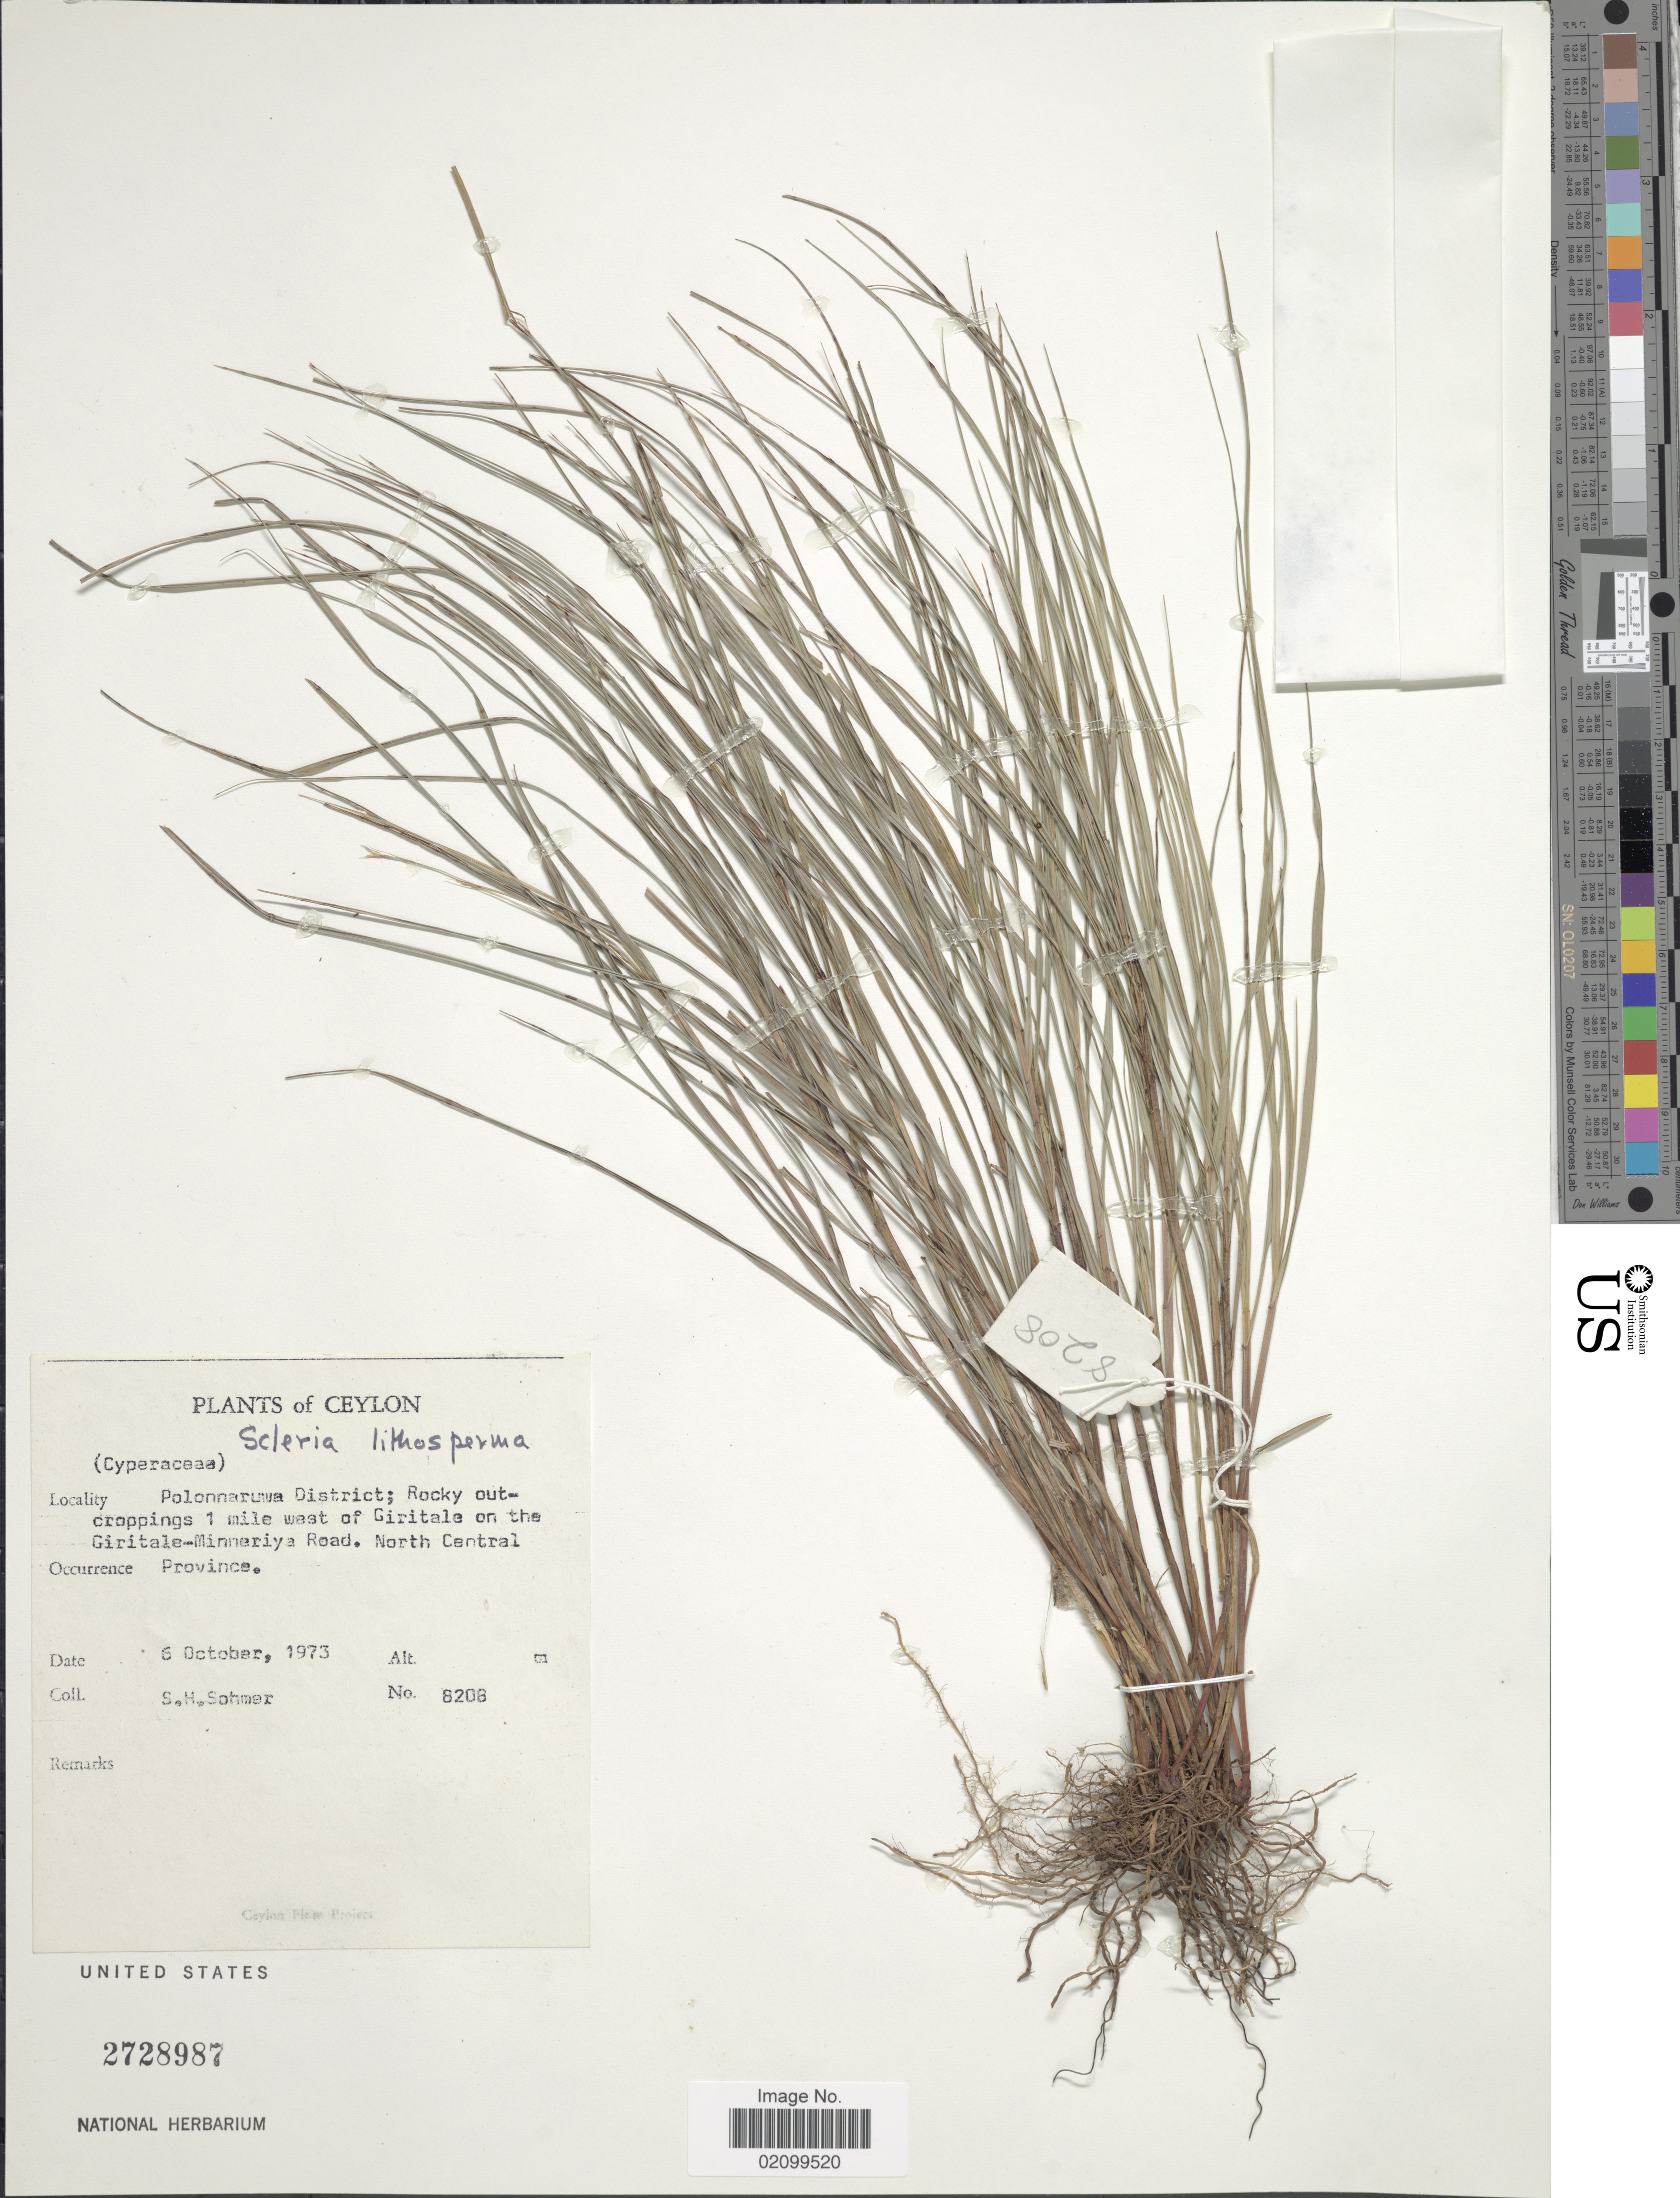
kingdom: Plantae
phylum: Tracheophyta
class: Liliopsida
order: Poales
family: Cyperaceae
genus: Scleria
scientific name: Scleria lithosperma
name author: (L.) Sw.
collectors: S. H. Sohmer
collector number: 8208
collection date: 1973-10-06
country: Sri Lanka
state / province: North Central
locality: Ceylon. Polonnaruwa District; Rocky outcroppings 1 mile west of Giritale on the Giritale- Minneriya Road. North Central Province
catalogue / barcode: US 2728987